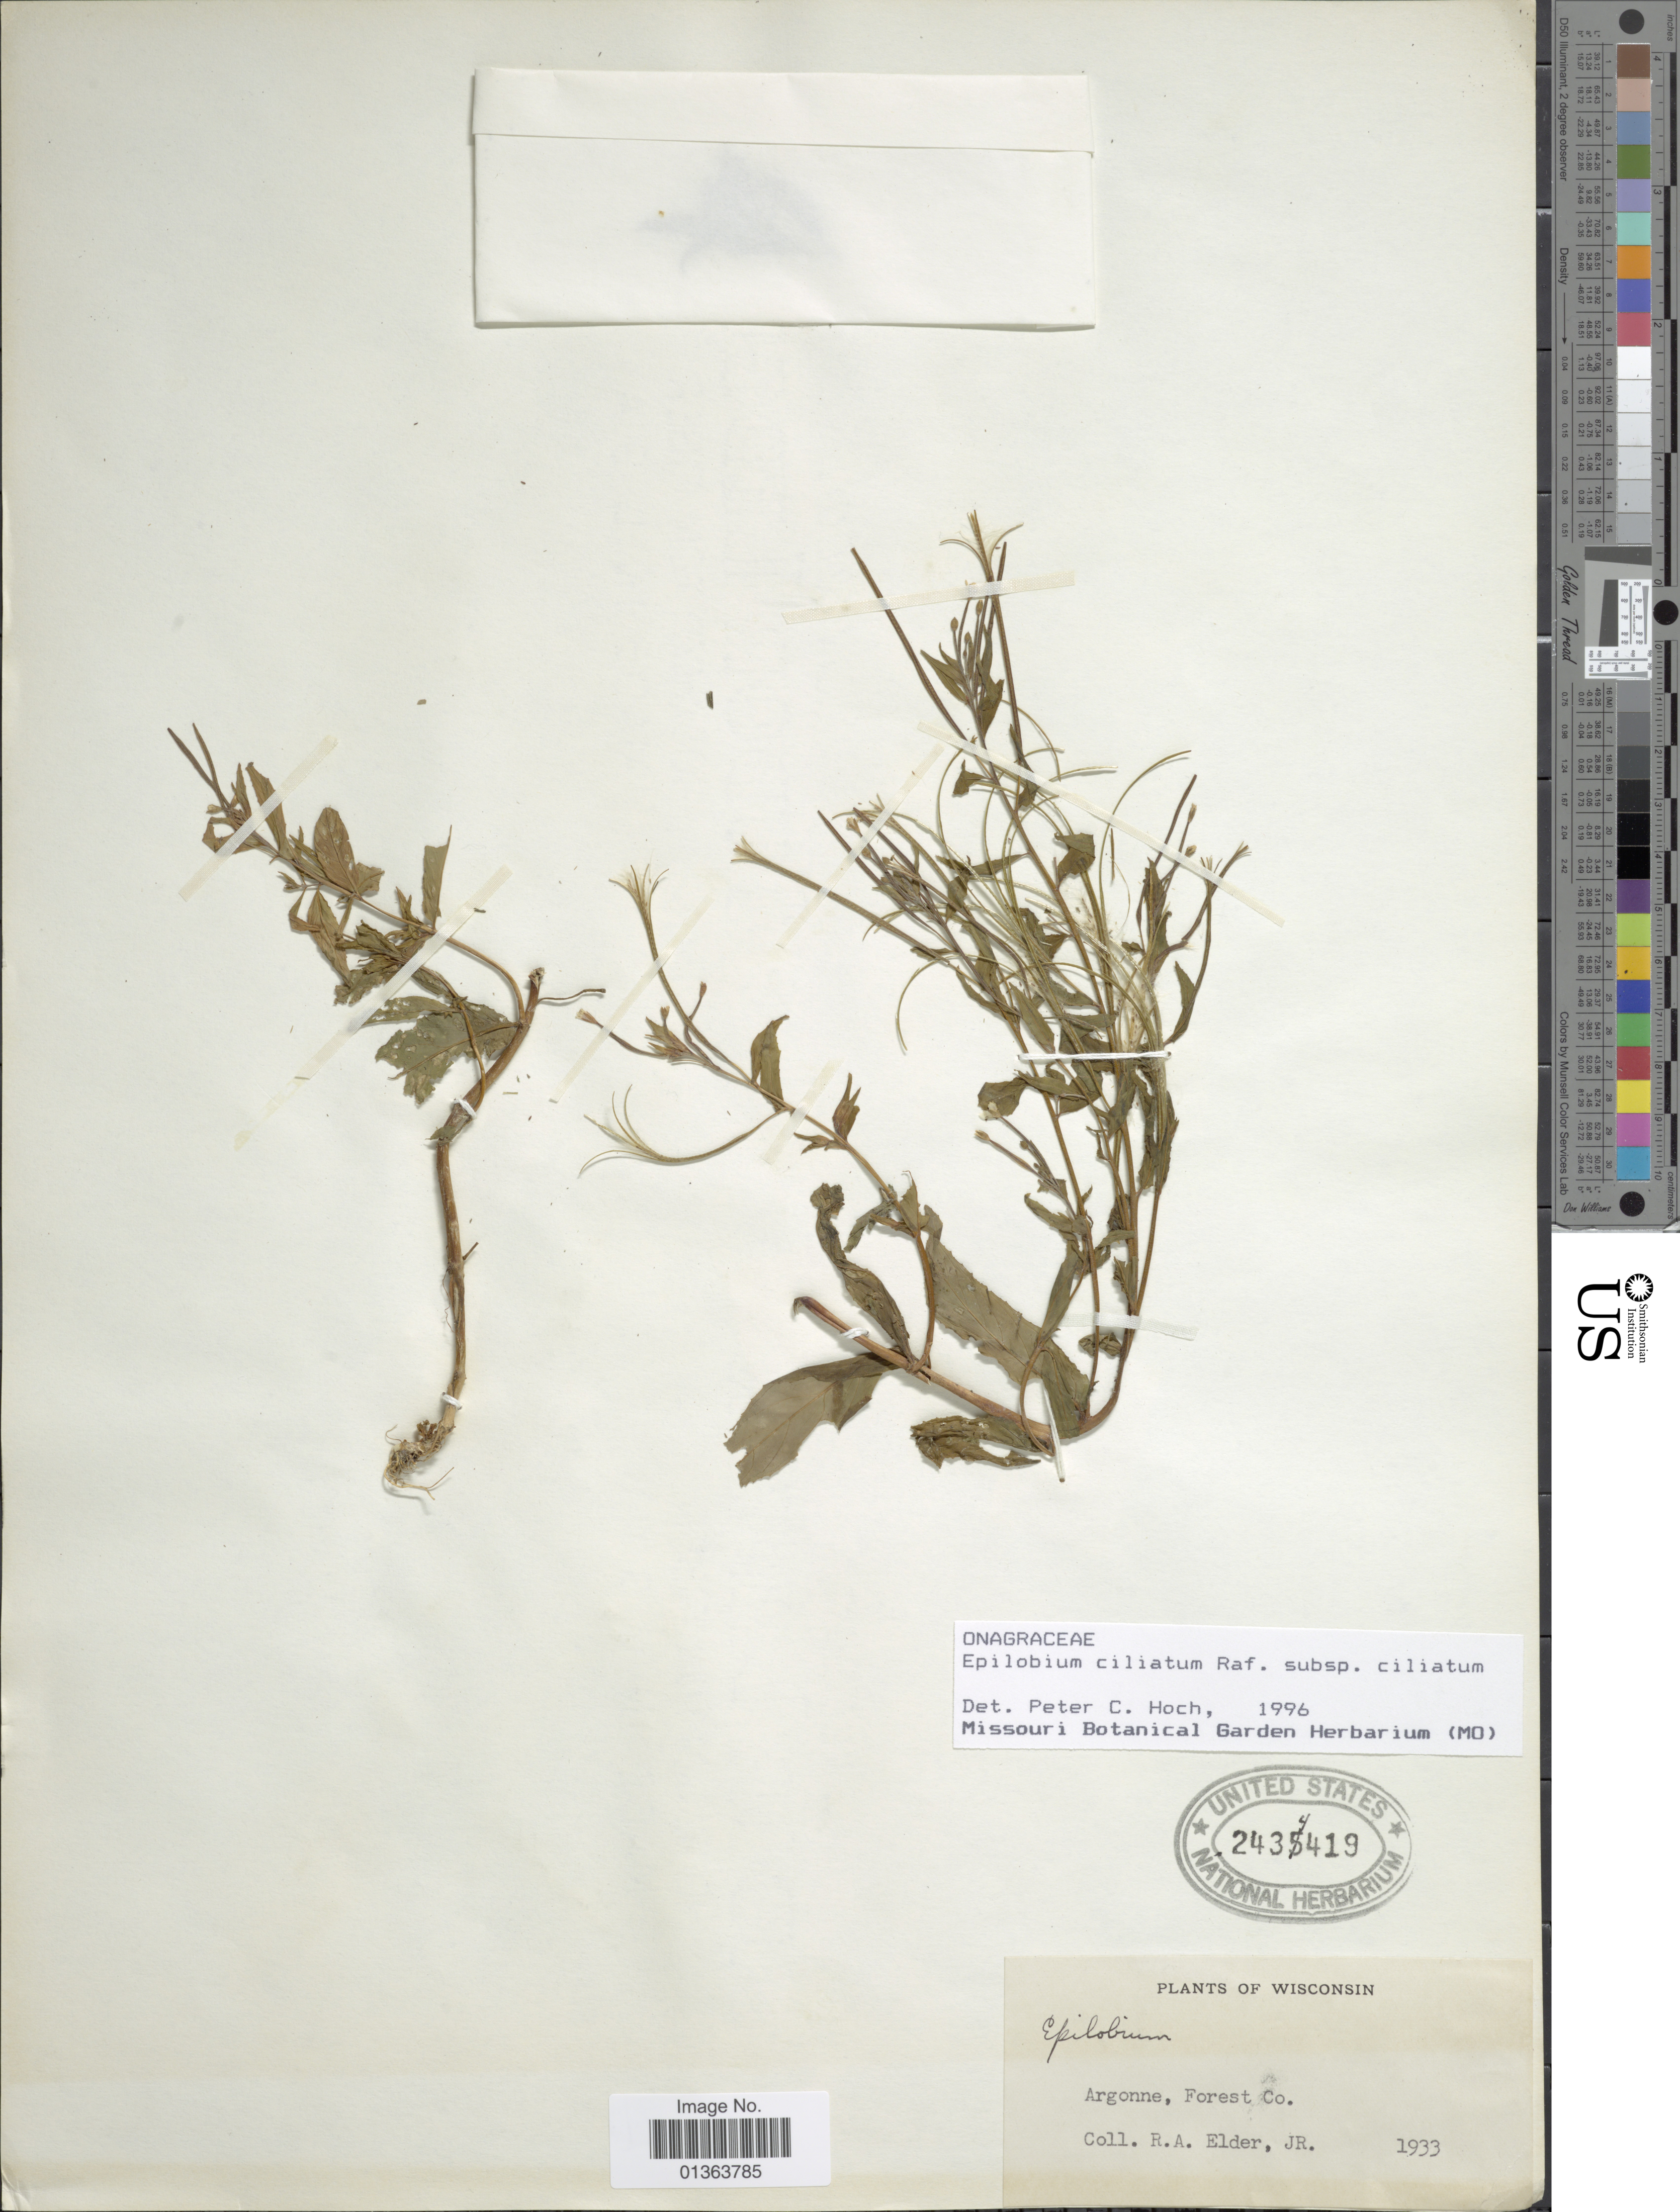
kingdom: Plantae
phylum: Tracheophyta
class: Magnoliopsida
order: Myrtales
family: Onagraceae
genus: Epilobium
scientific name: Epilobium ciliatum subsp. ciliatum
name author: Raf.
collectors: R. Elder Jr.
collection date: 1933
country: United States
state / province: Wisconsin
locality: Argonne, Forest Co.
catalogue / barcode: US 2434419